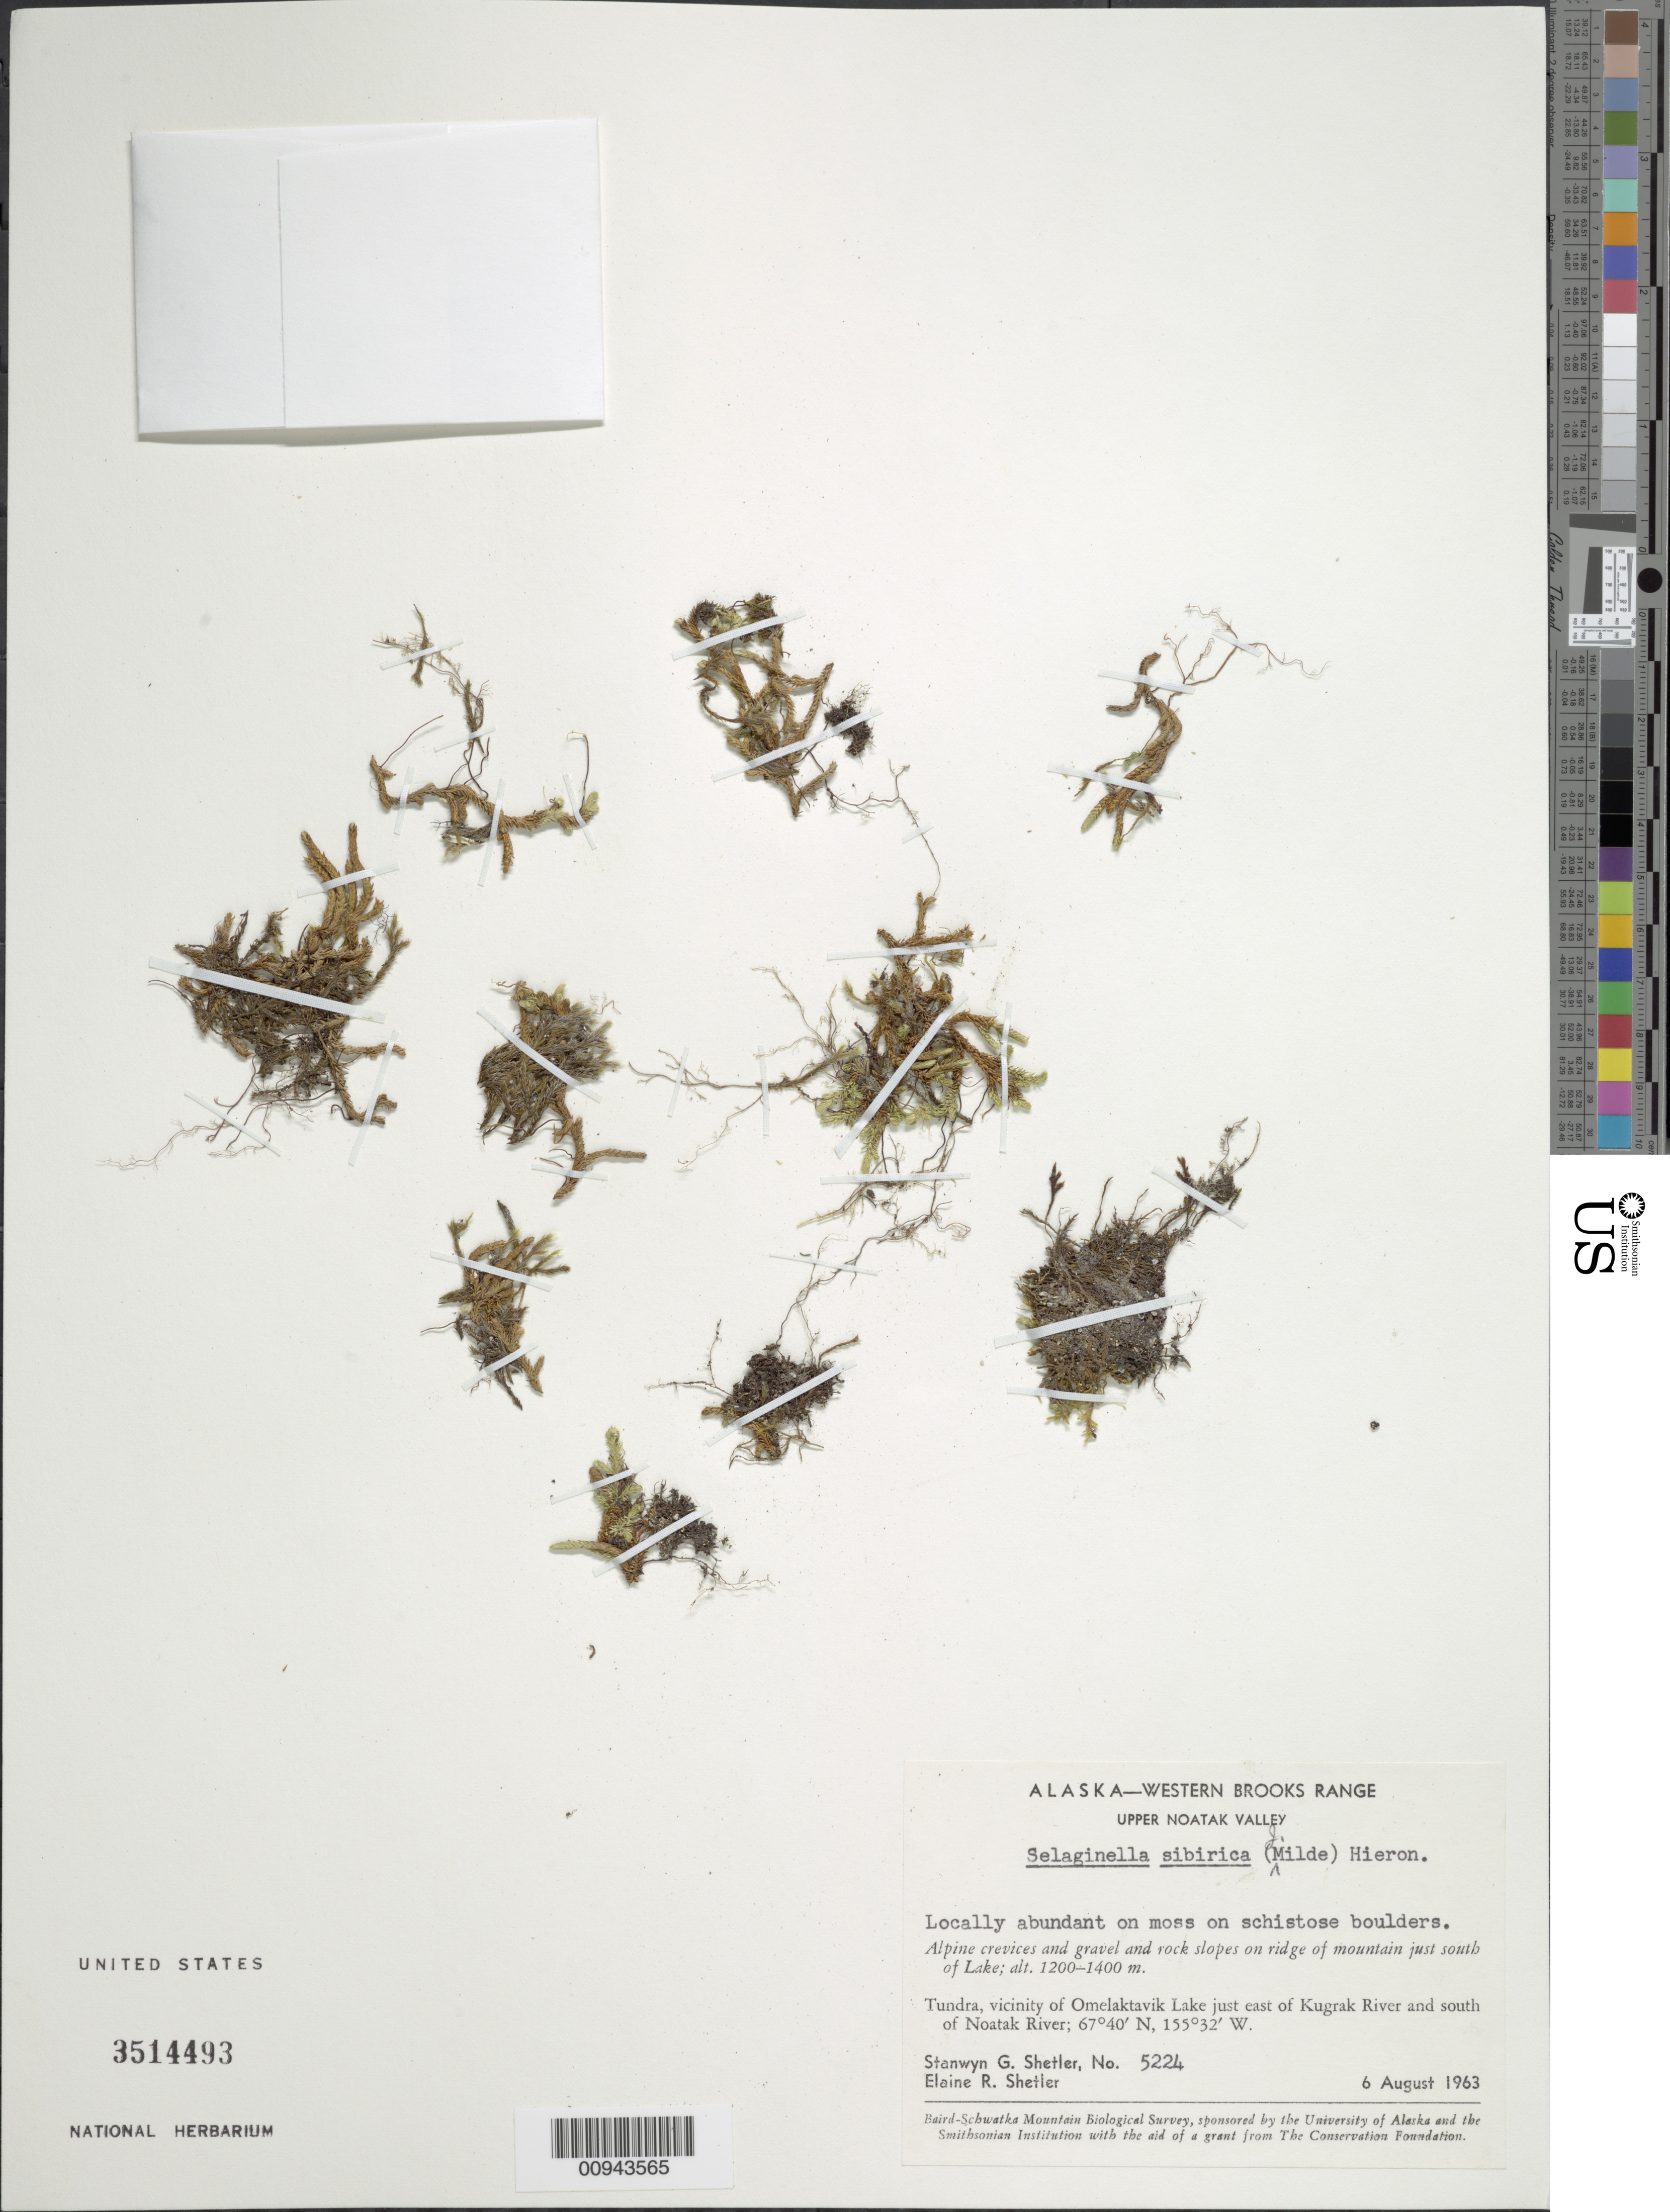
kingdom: Plantae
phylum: Tracheophyta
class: Lycopodiopsida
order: Selaginellales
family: Selaginellaceae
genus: Selaginella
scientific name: Selaginella sibirica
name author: (Milde) Hieron.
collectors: S. Shetler & E. R. Shetler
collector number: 5224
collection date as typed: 06 Aug 1963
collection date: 1963-08-06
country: United States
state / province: Alaska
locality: Vicinity of Omelaktavik Lake just east of Kugrak River and south of Noatak River. Western Brooks Range, Upper Noatak Valley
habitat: Tundra. Alpine crevices and gravel and rock slopes on ridge of mountain just south of Lake. On moss on schistose boulders.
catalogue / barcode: US 3514493